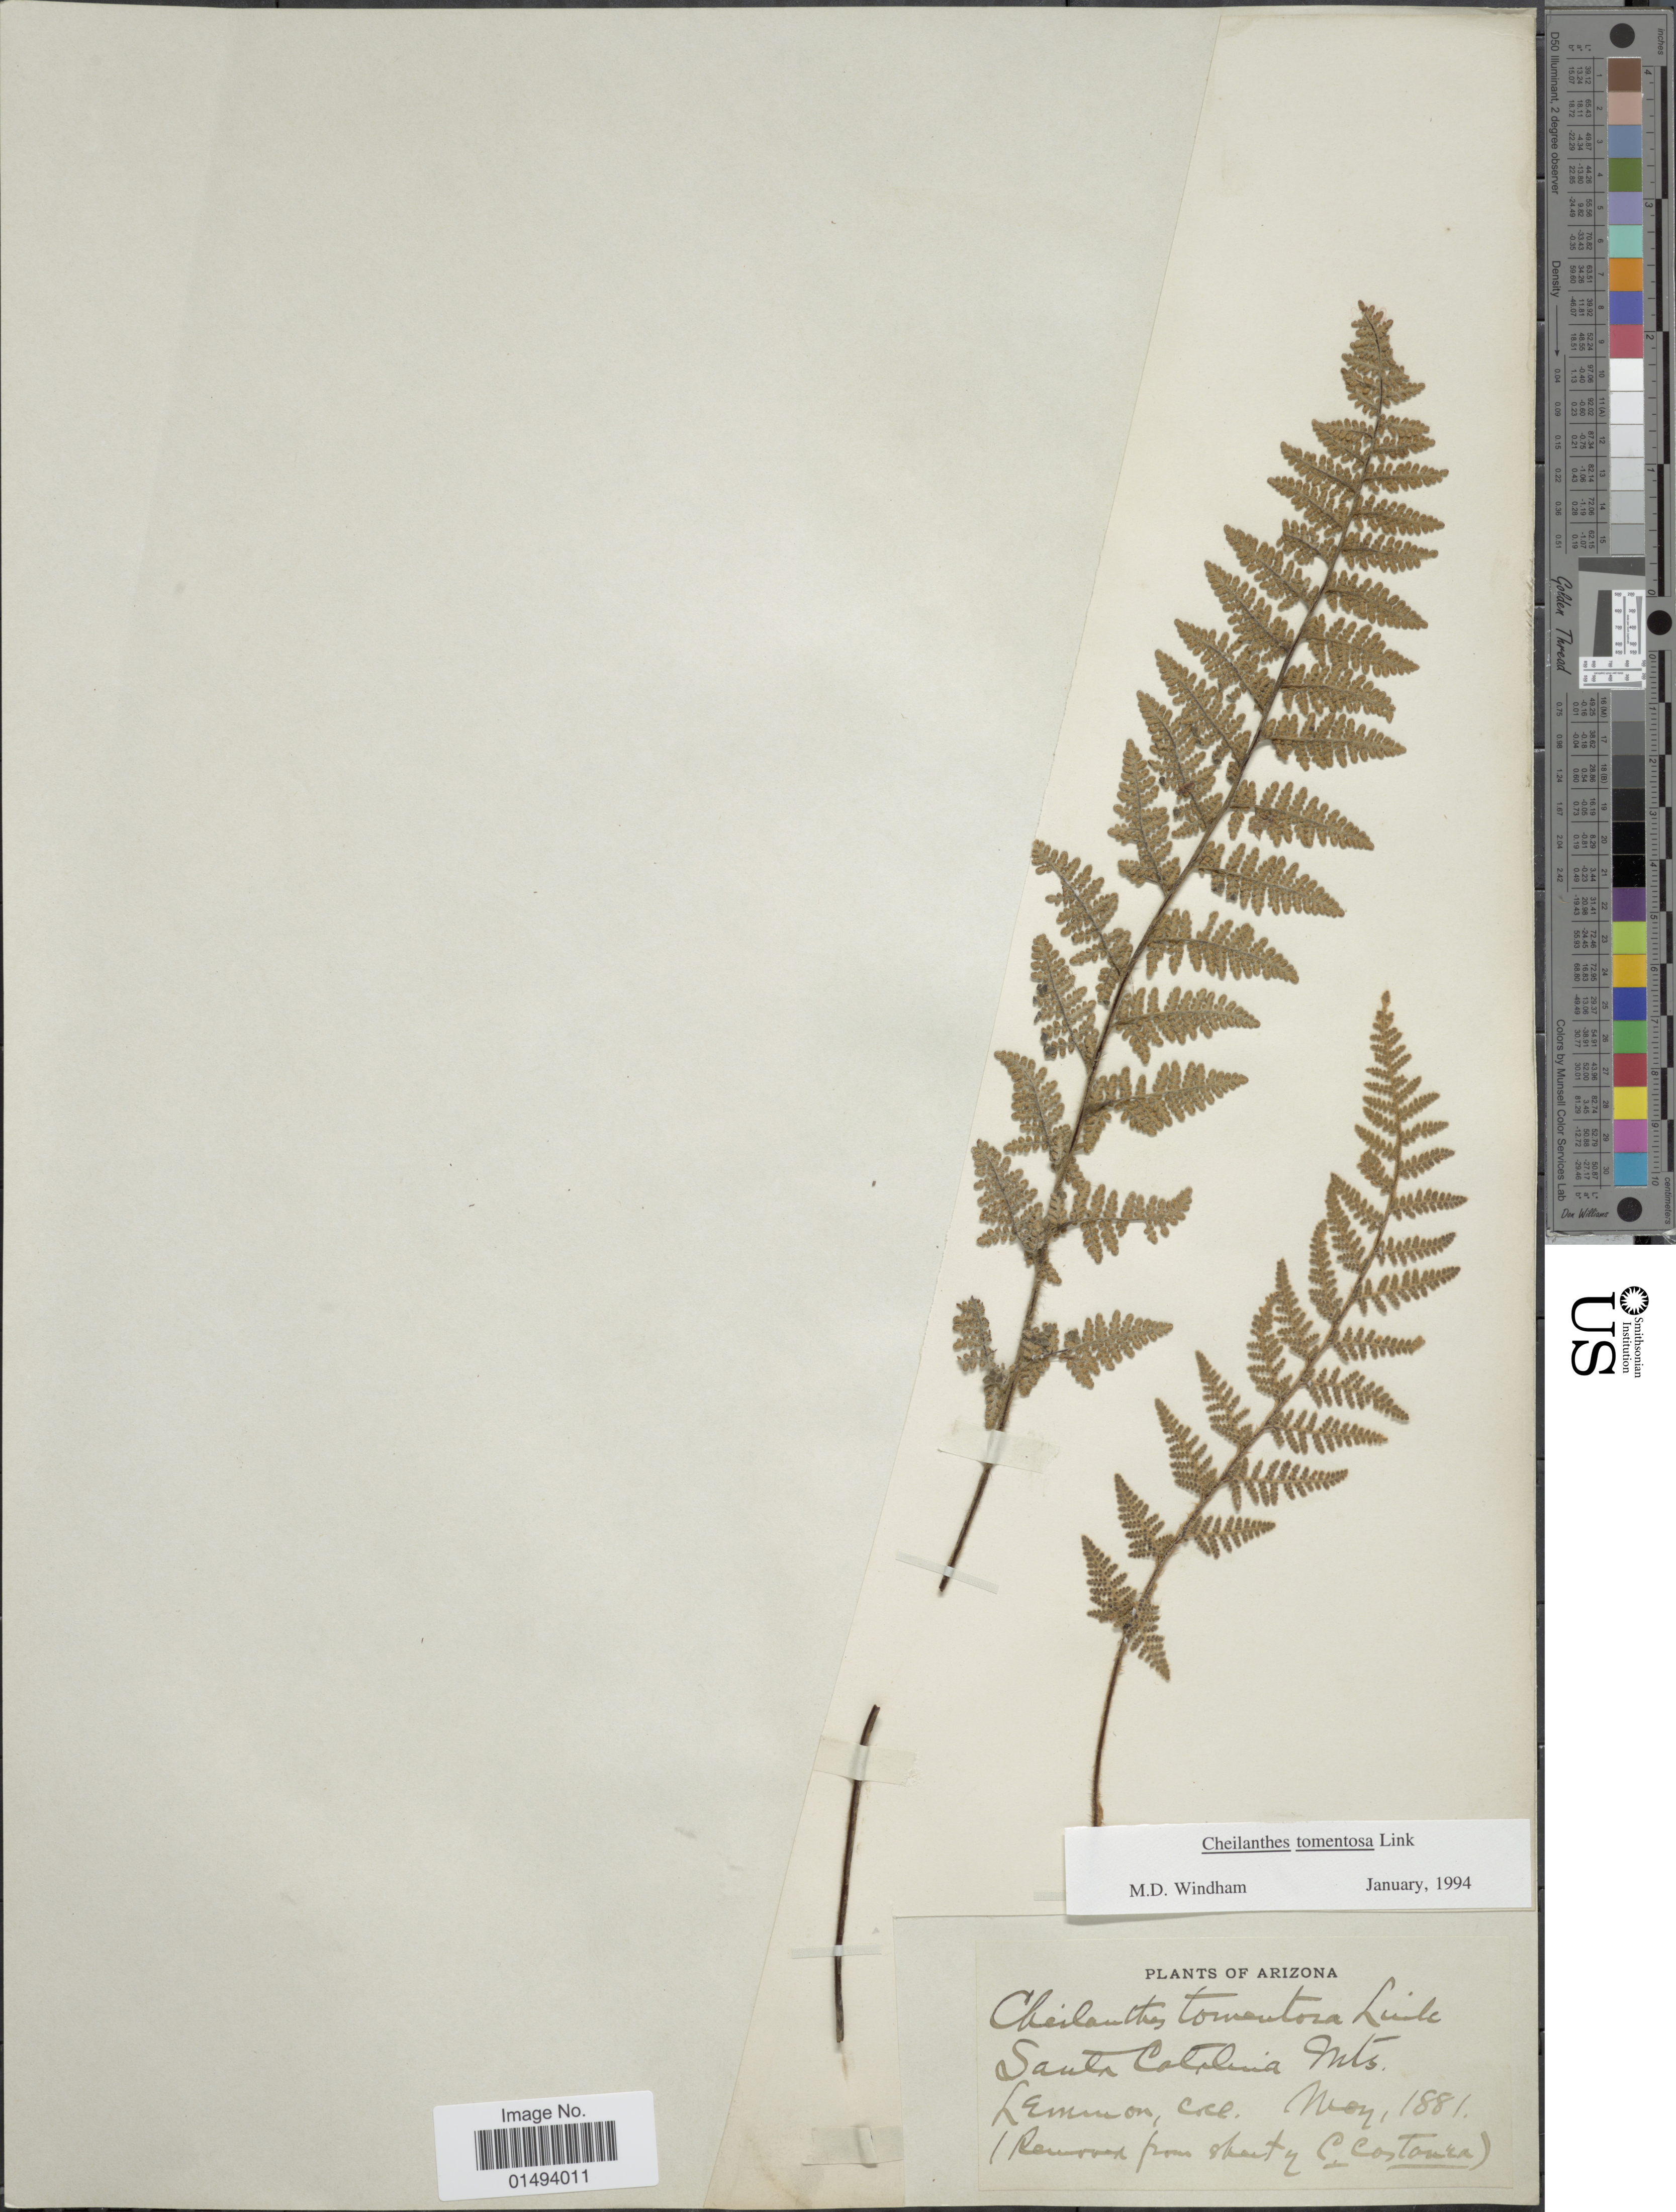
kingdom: Plantae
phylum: Tracheophyta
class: Polypodiopsida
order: Polypodiales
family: Pteridaceae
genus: Myriopteris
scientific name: Myriopteris tomentosa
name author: (Link) Fée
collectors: -- Lemmon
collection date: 1881-05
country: United States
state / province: Arizona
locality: Arizona, Saul Calplina Mts.